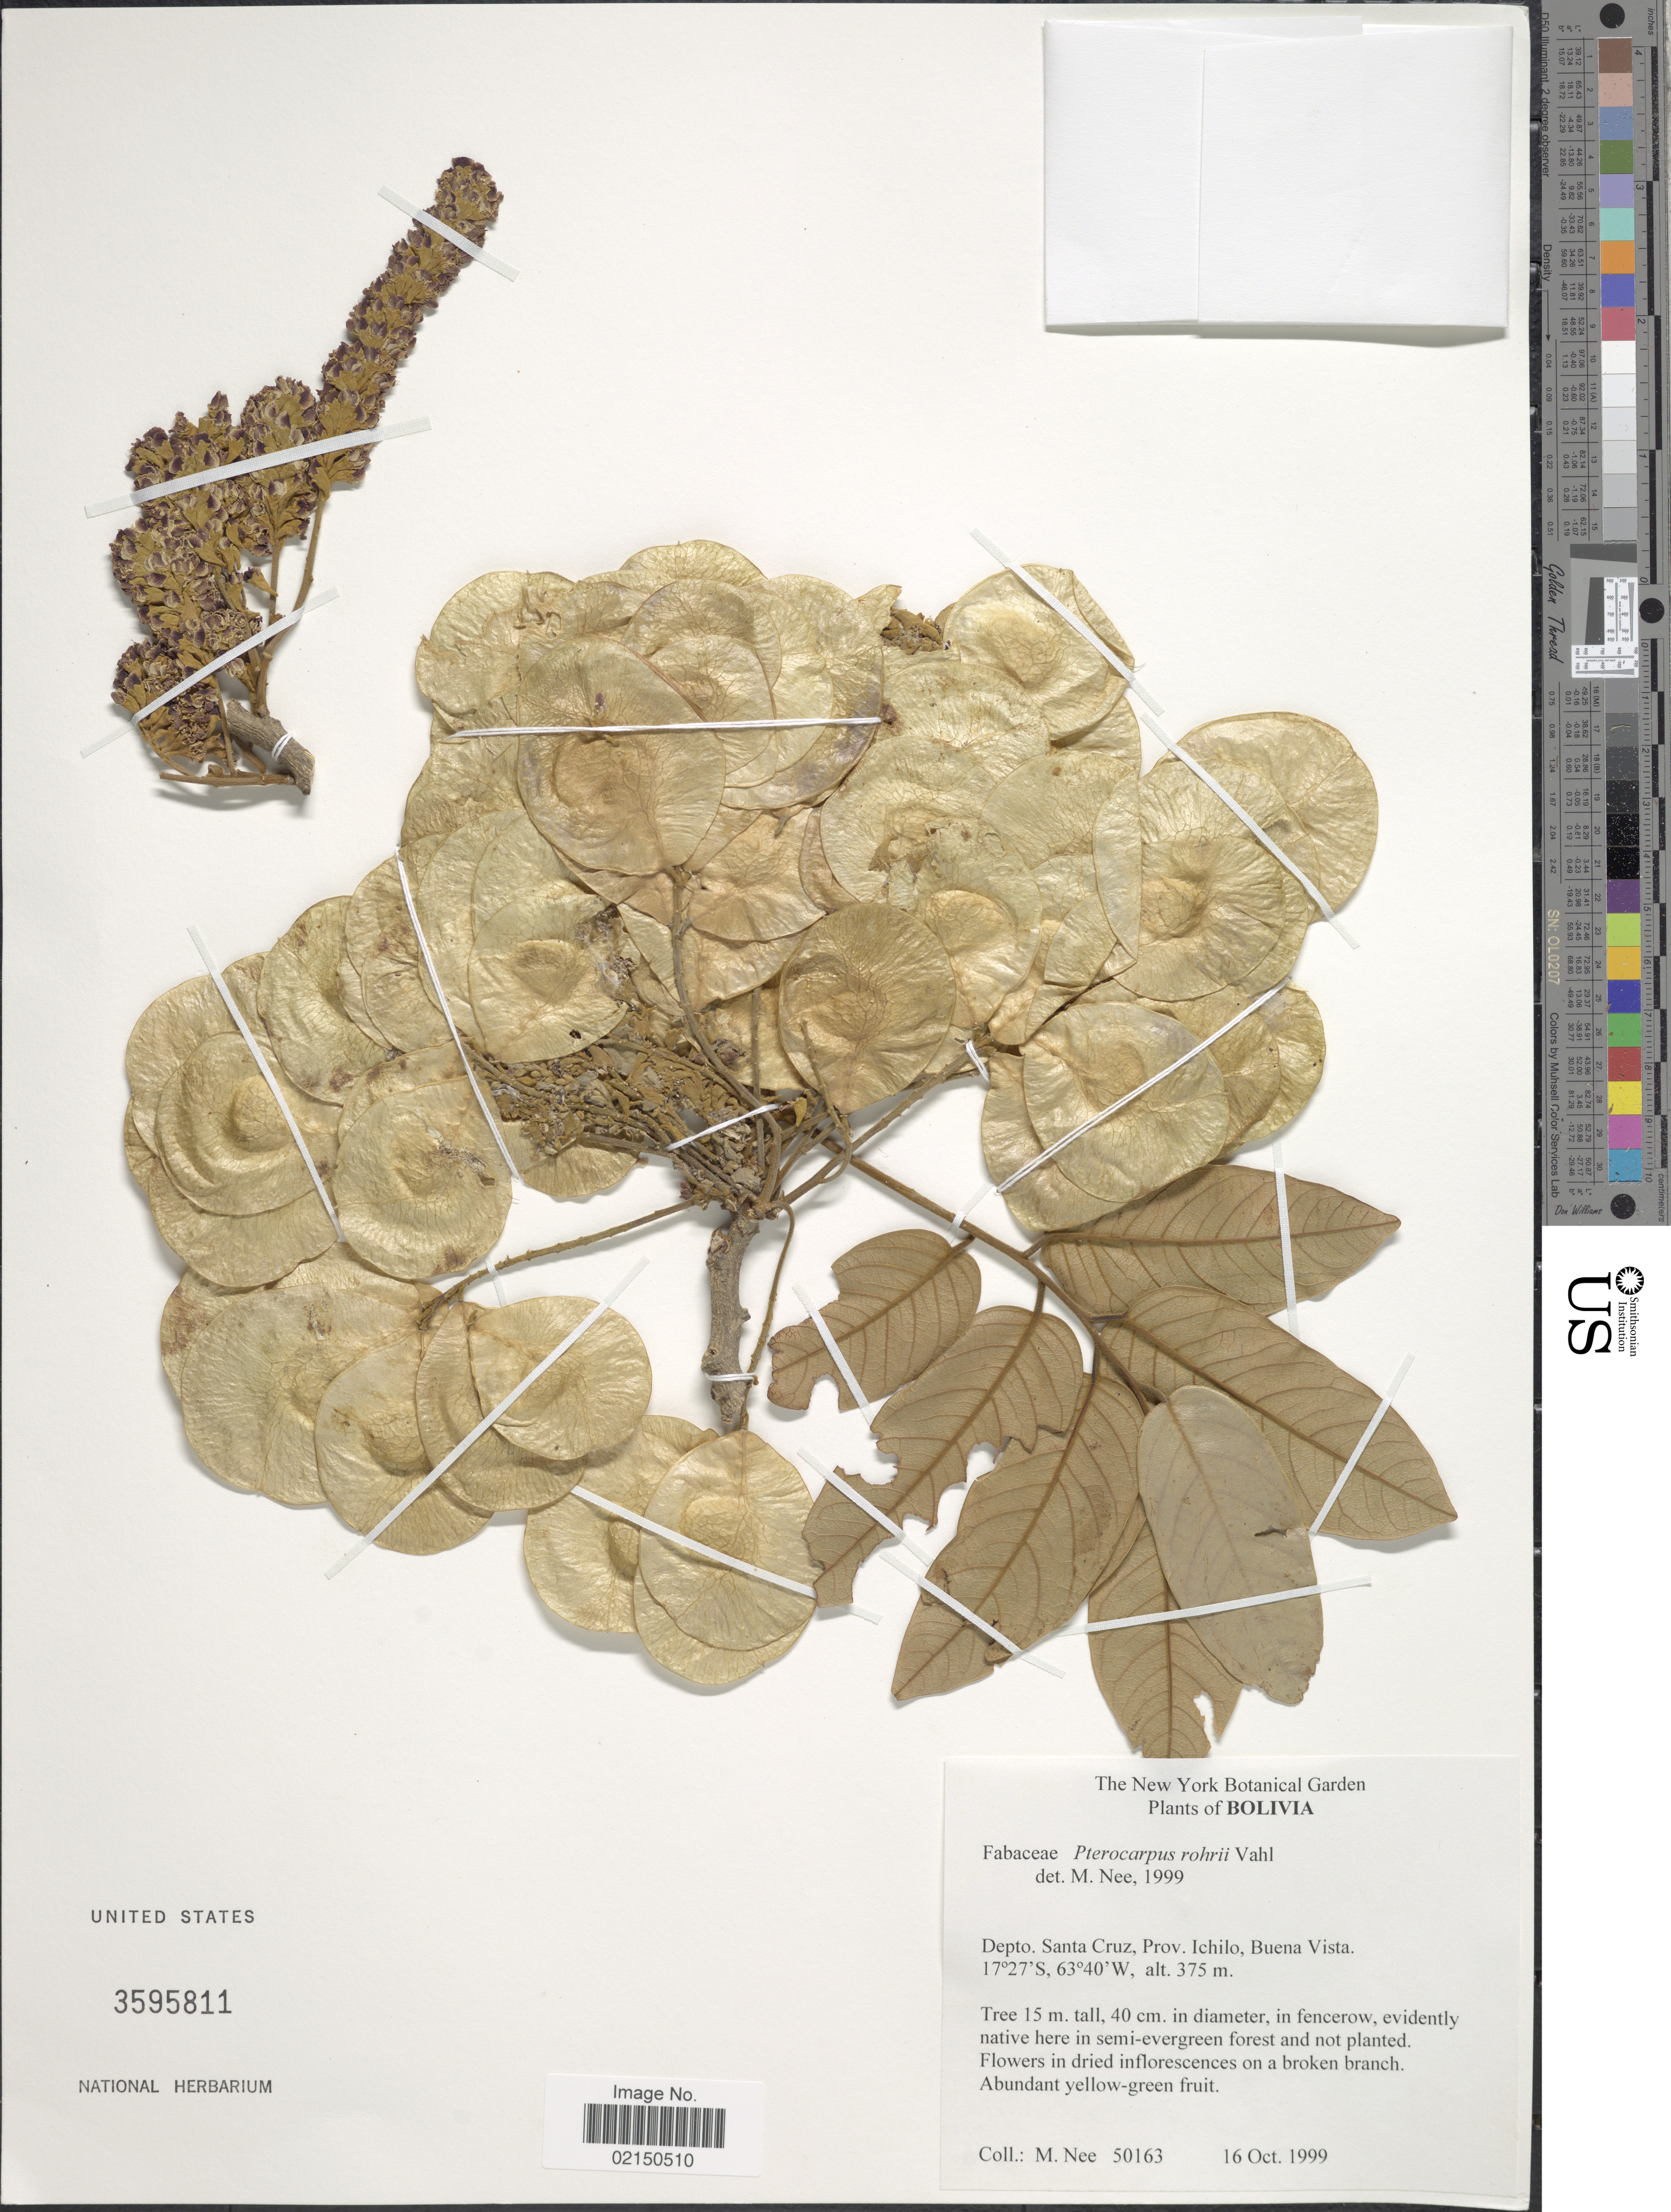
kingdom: Plantae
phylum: Tracheophyta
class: Magnoliopsida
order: Fabales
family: Fabaceae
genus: Pterocarpus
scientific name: Pterocarpus steinbachianus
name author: Harms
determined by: Klitgaard, B. B.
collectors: M. Nee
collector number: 50163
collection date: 1999-10-16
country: Bolivia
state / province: Santa Cruz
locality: Prov. Ichilo, Buena Vista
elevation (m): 375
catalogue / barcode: US 3595811